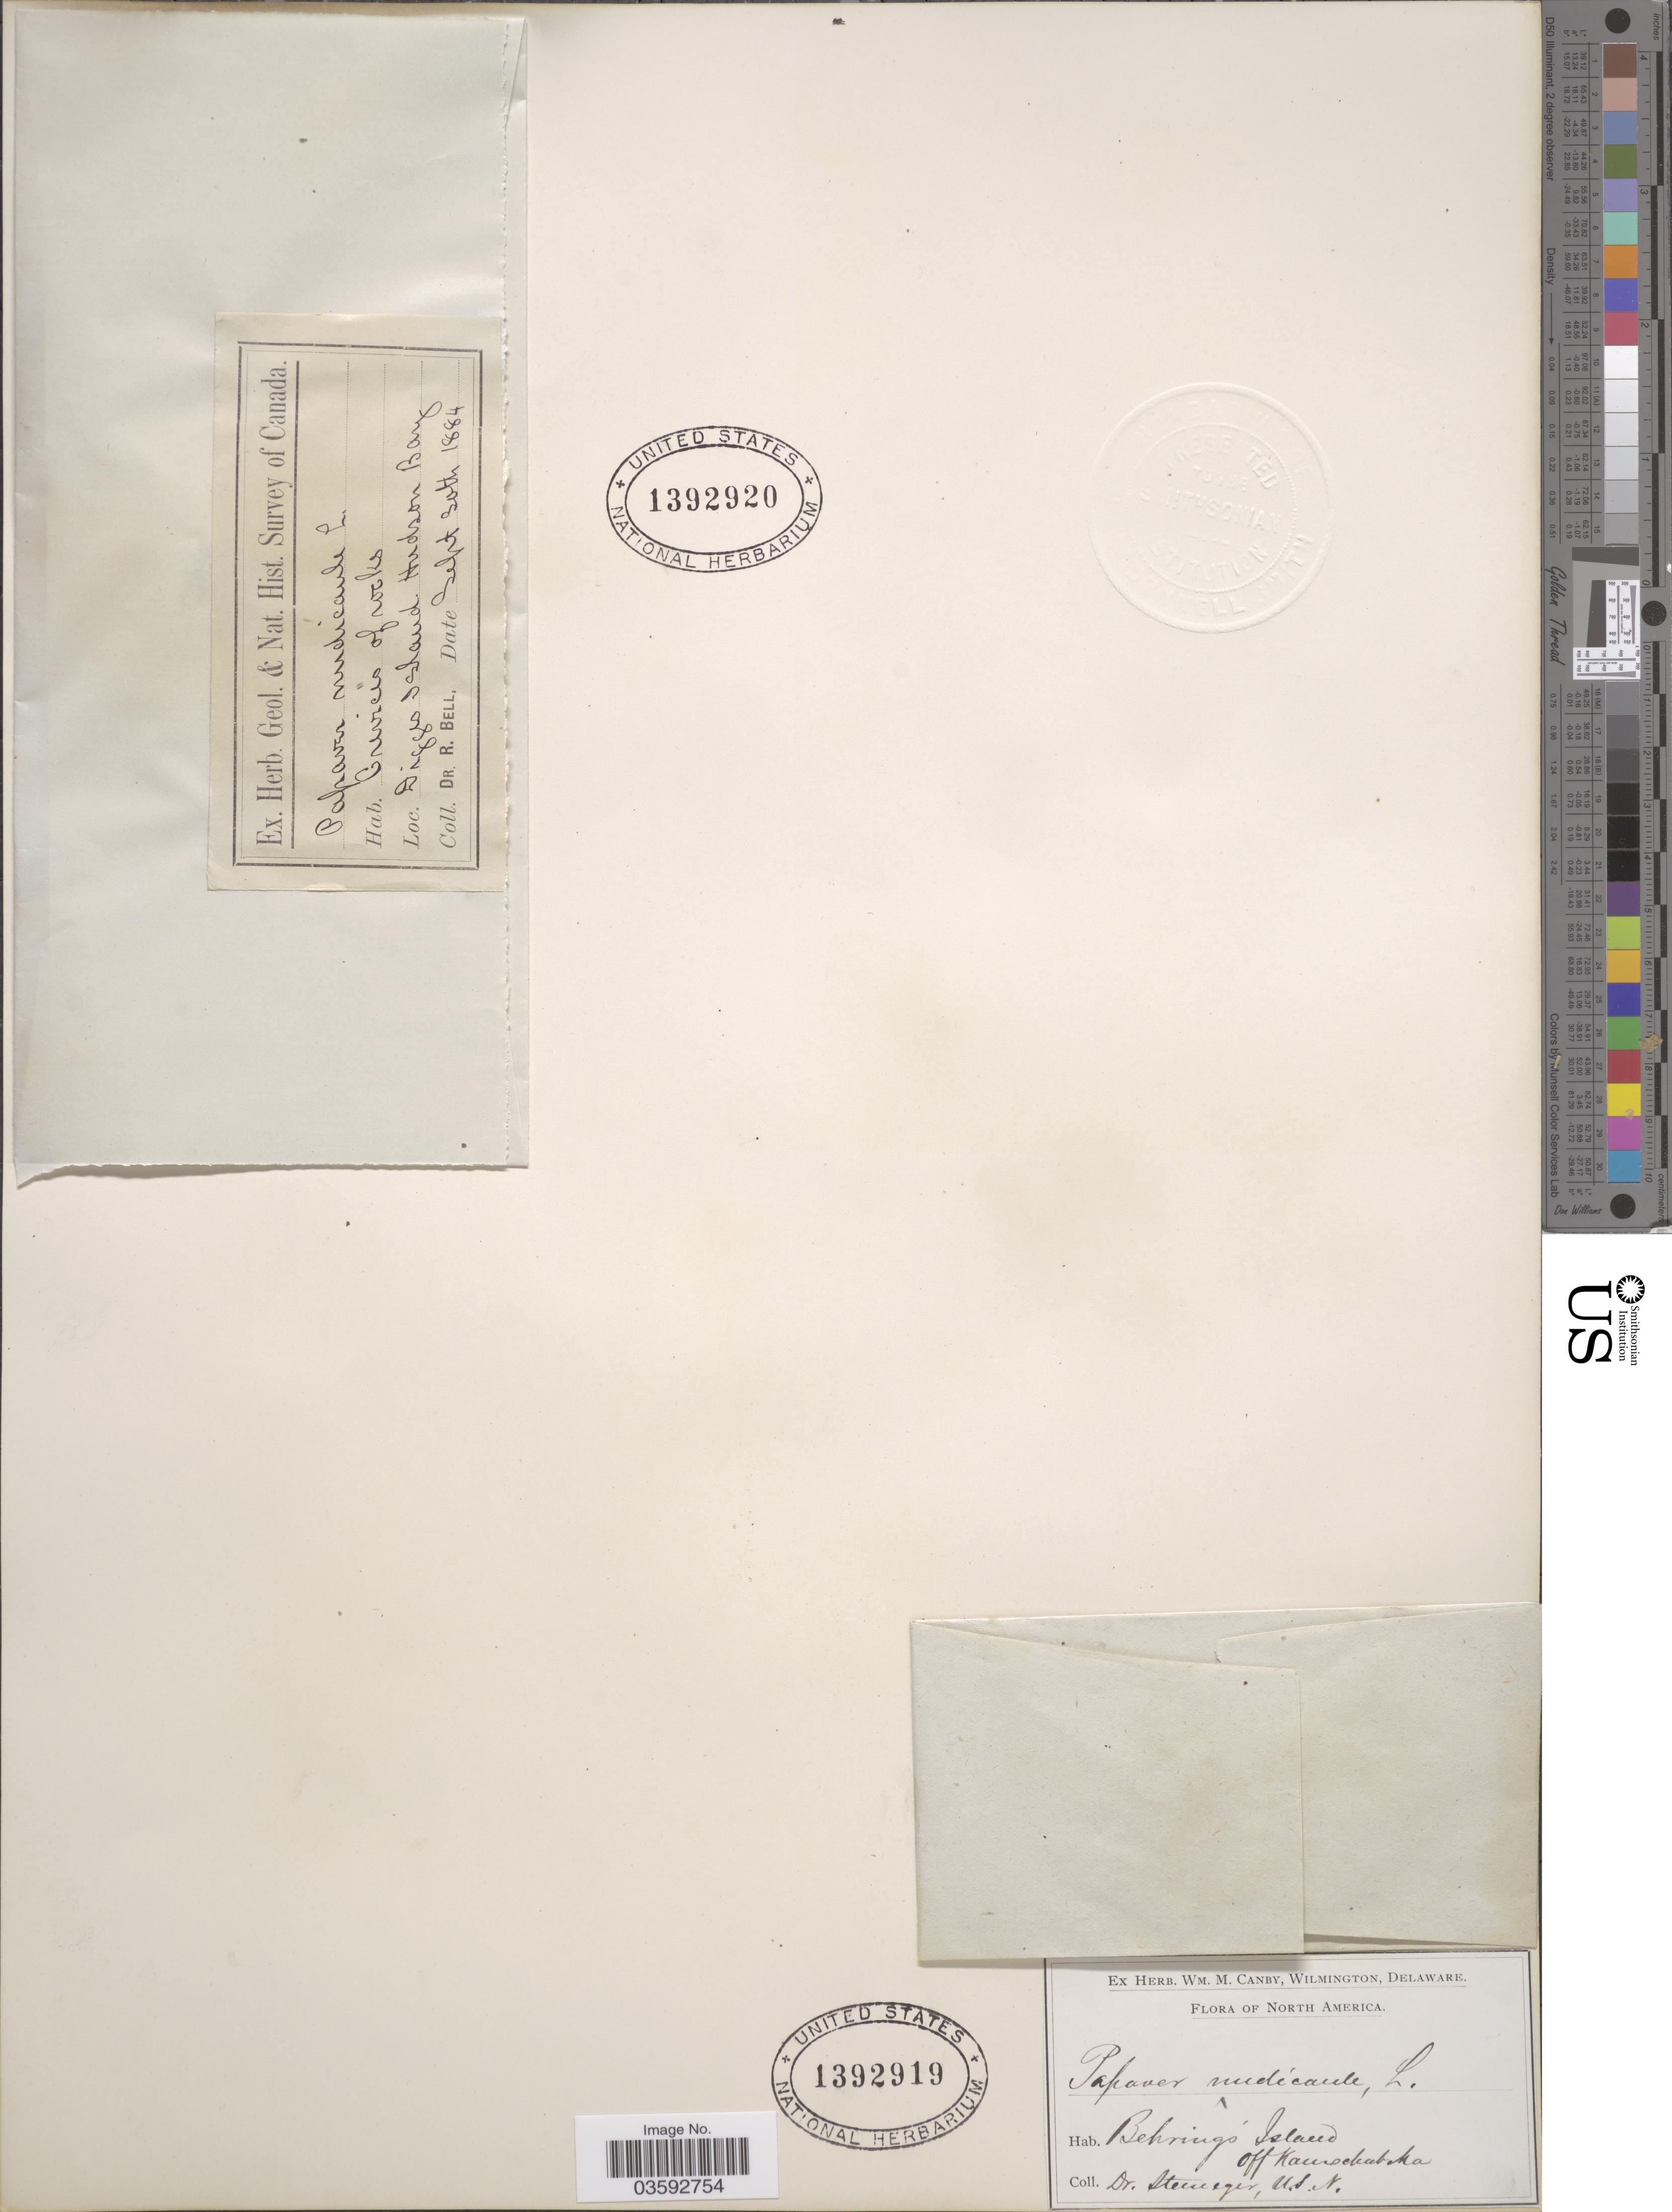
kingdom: Plantae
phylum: Tracheophyta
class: Magnoliopsida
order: Ranunculales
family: Papaveraceae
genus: Papaver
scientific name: Papaver nudicaule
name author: L.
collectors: Steineger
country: Russian Federation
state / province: Kamchatka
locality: Behring's Island off Kamschatka.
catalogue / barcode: US 1392919-2